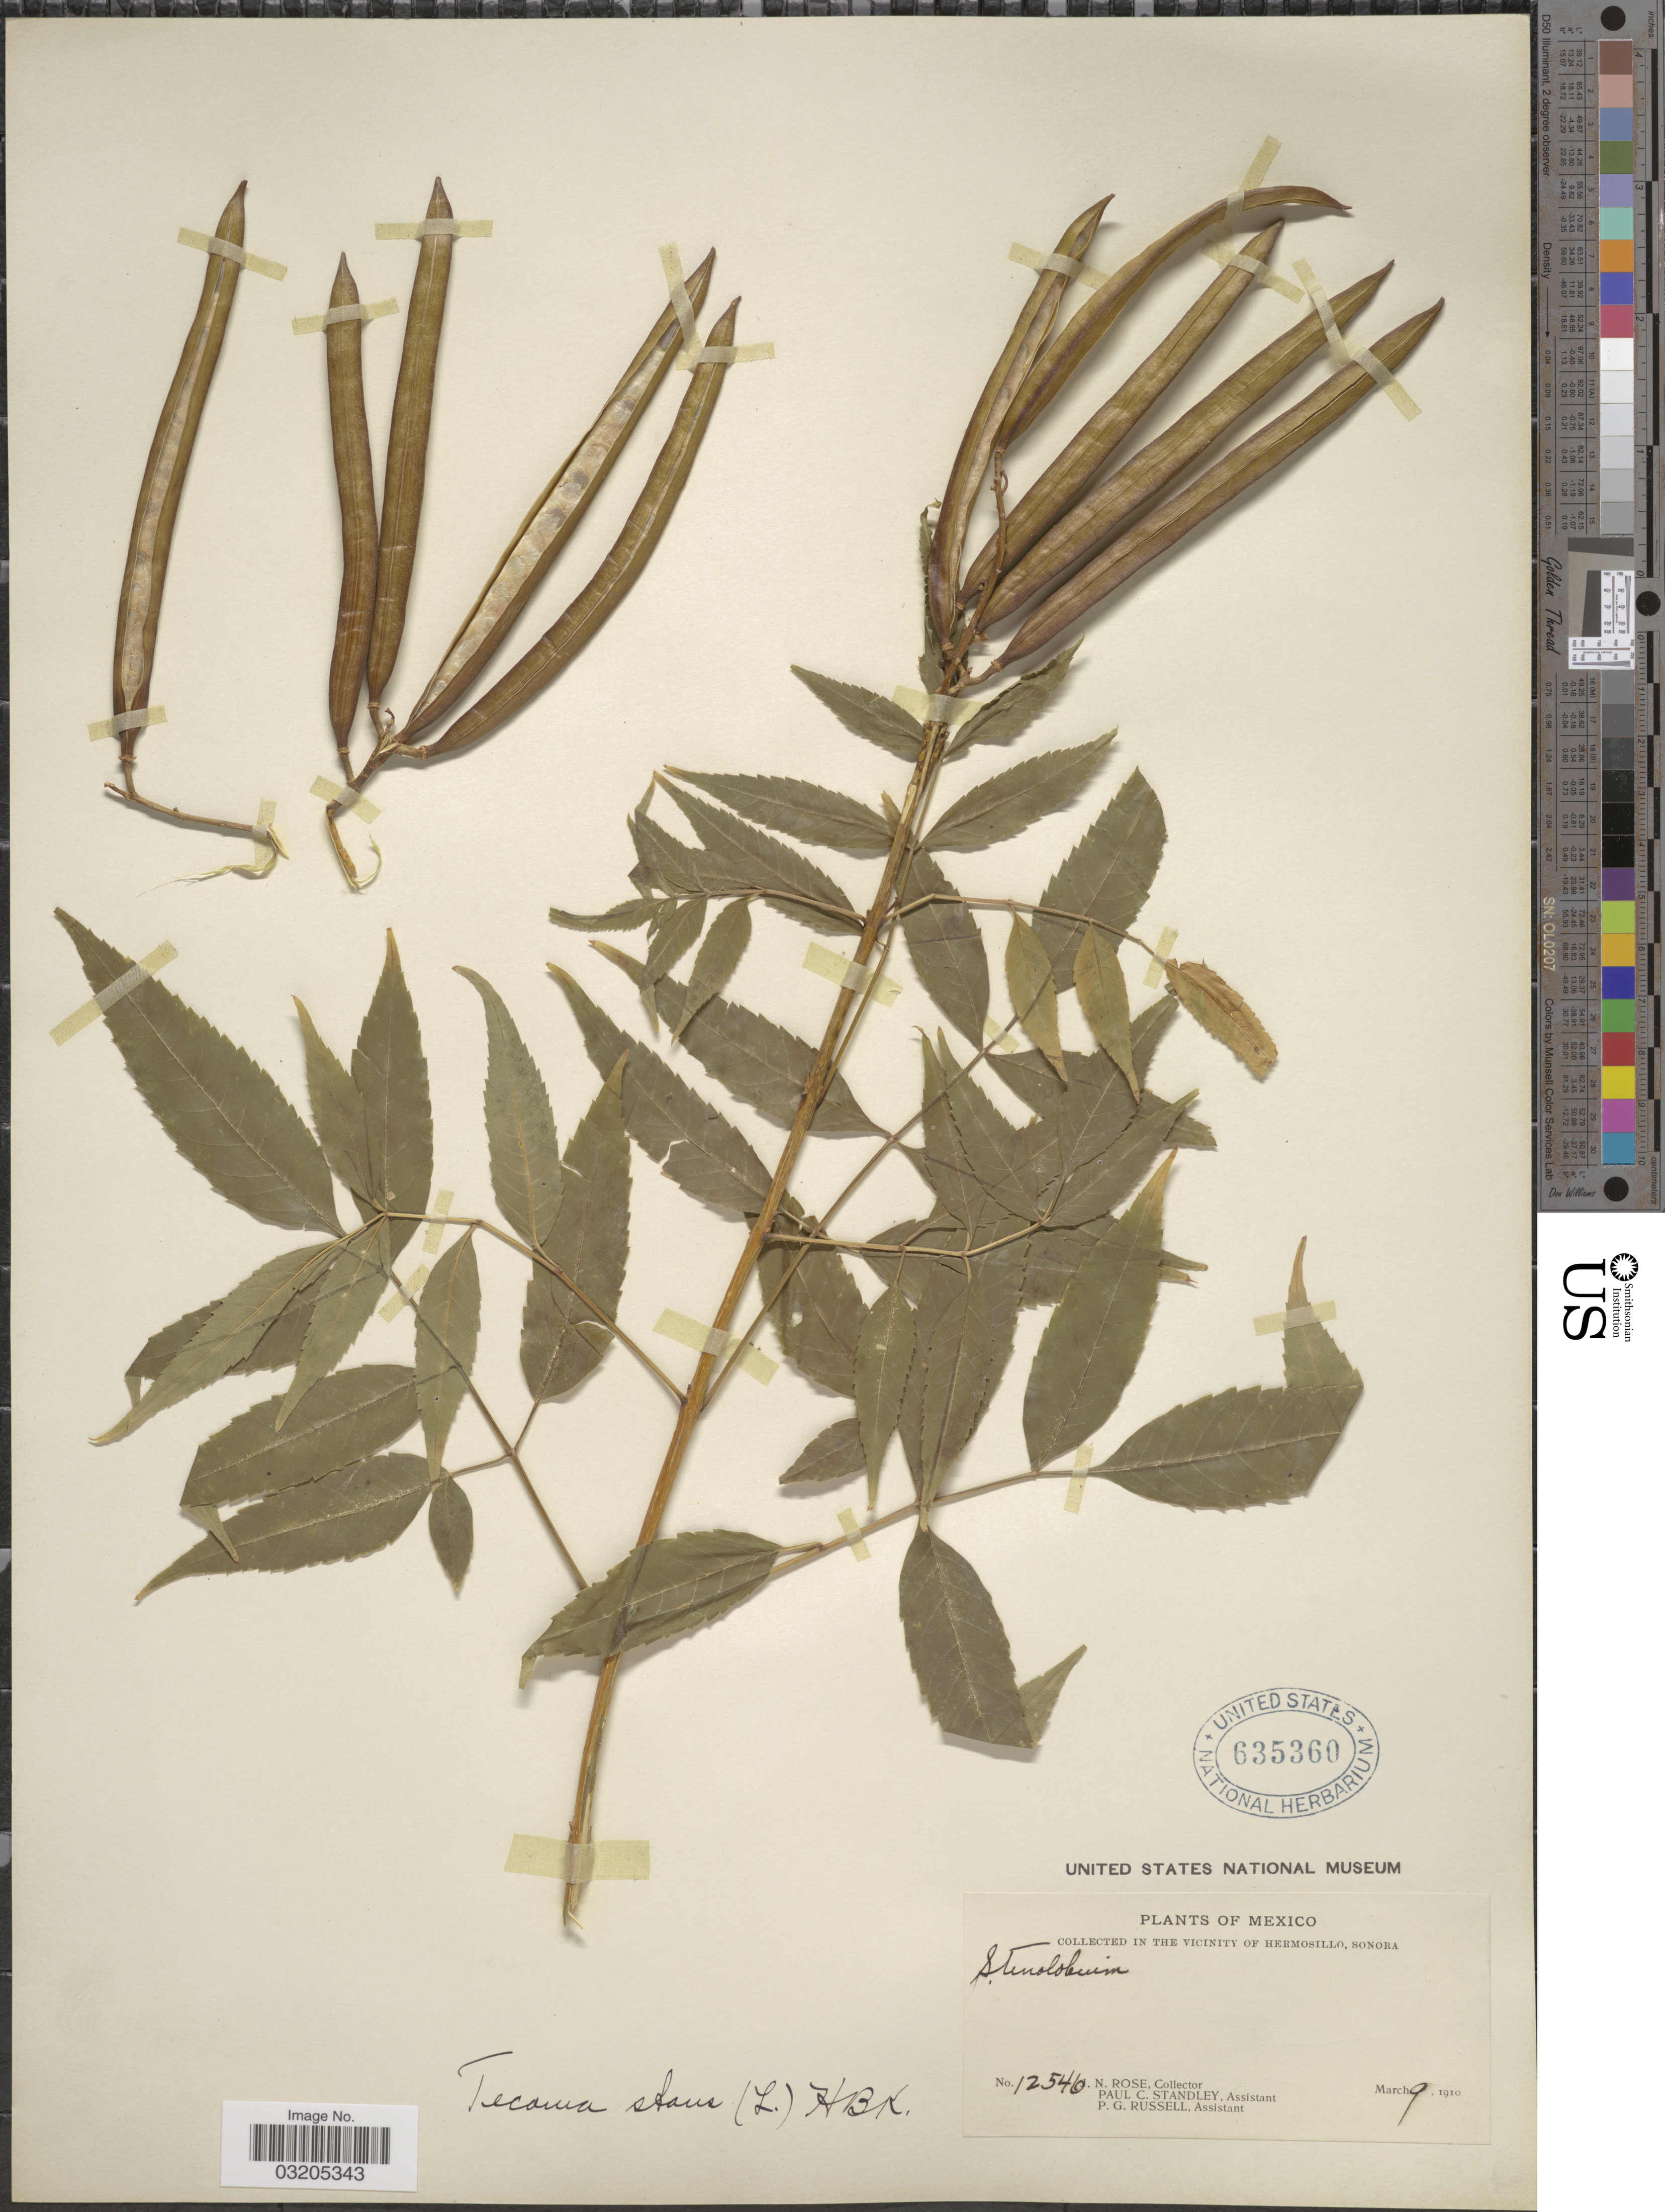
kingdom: Plantae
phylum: Tracheophyta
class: Magnoliopsida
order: Lamiales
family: Bignoniaceae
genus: Tecoma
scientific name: Tecoma stans var. stans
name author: (L.) Juss. ex Kunth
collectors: J. N. Rose, P. C. Standley & P. G. Russell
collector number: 12546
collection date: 1910-03-09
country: Mexico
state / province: Sonora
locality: In the vicinity of Hermosillo.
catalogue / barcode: US 635360